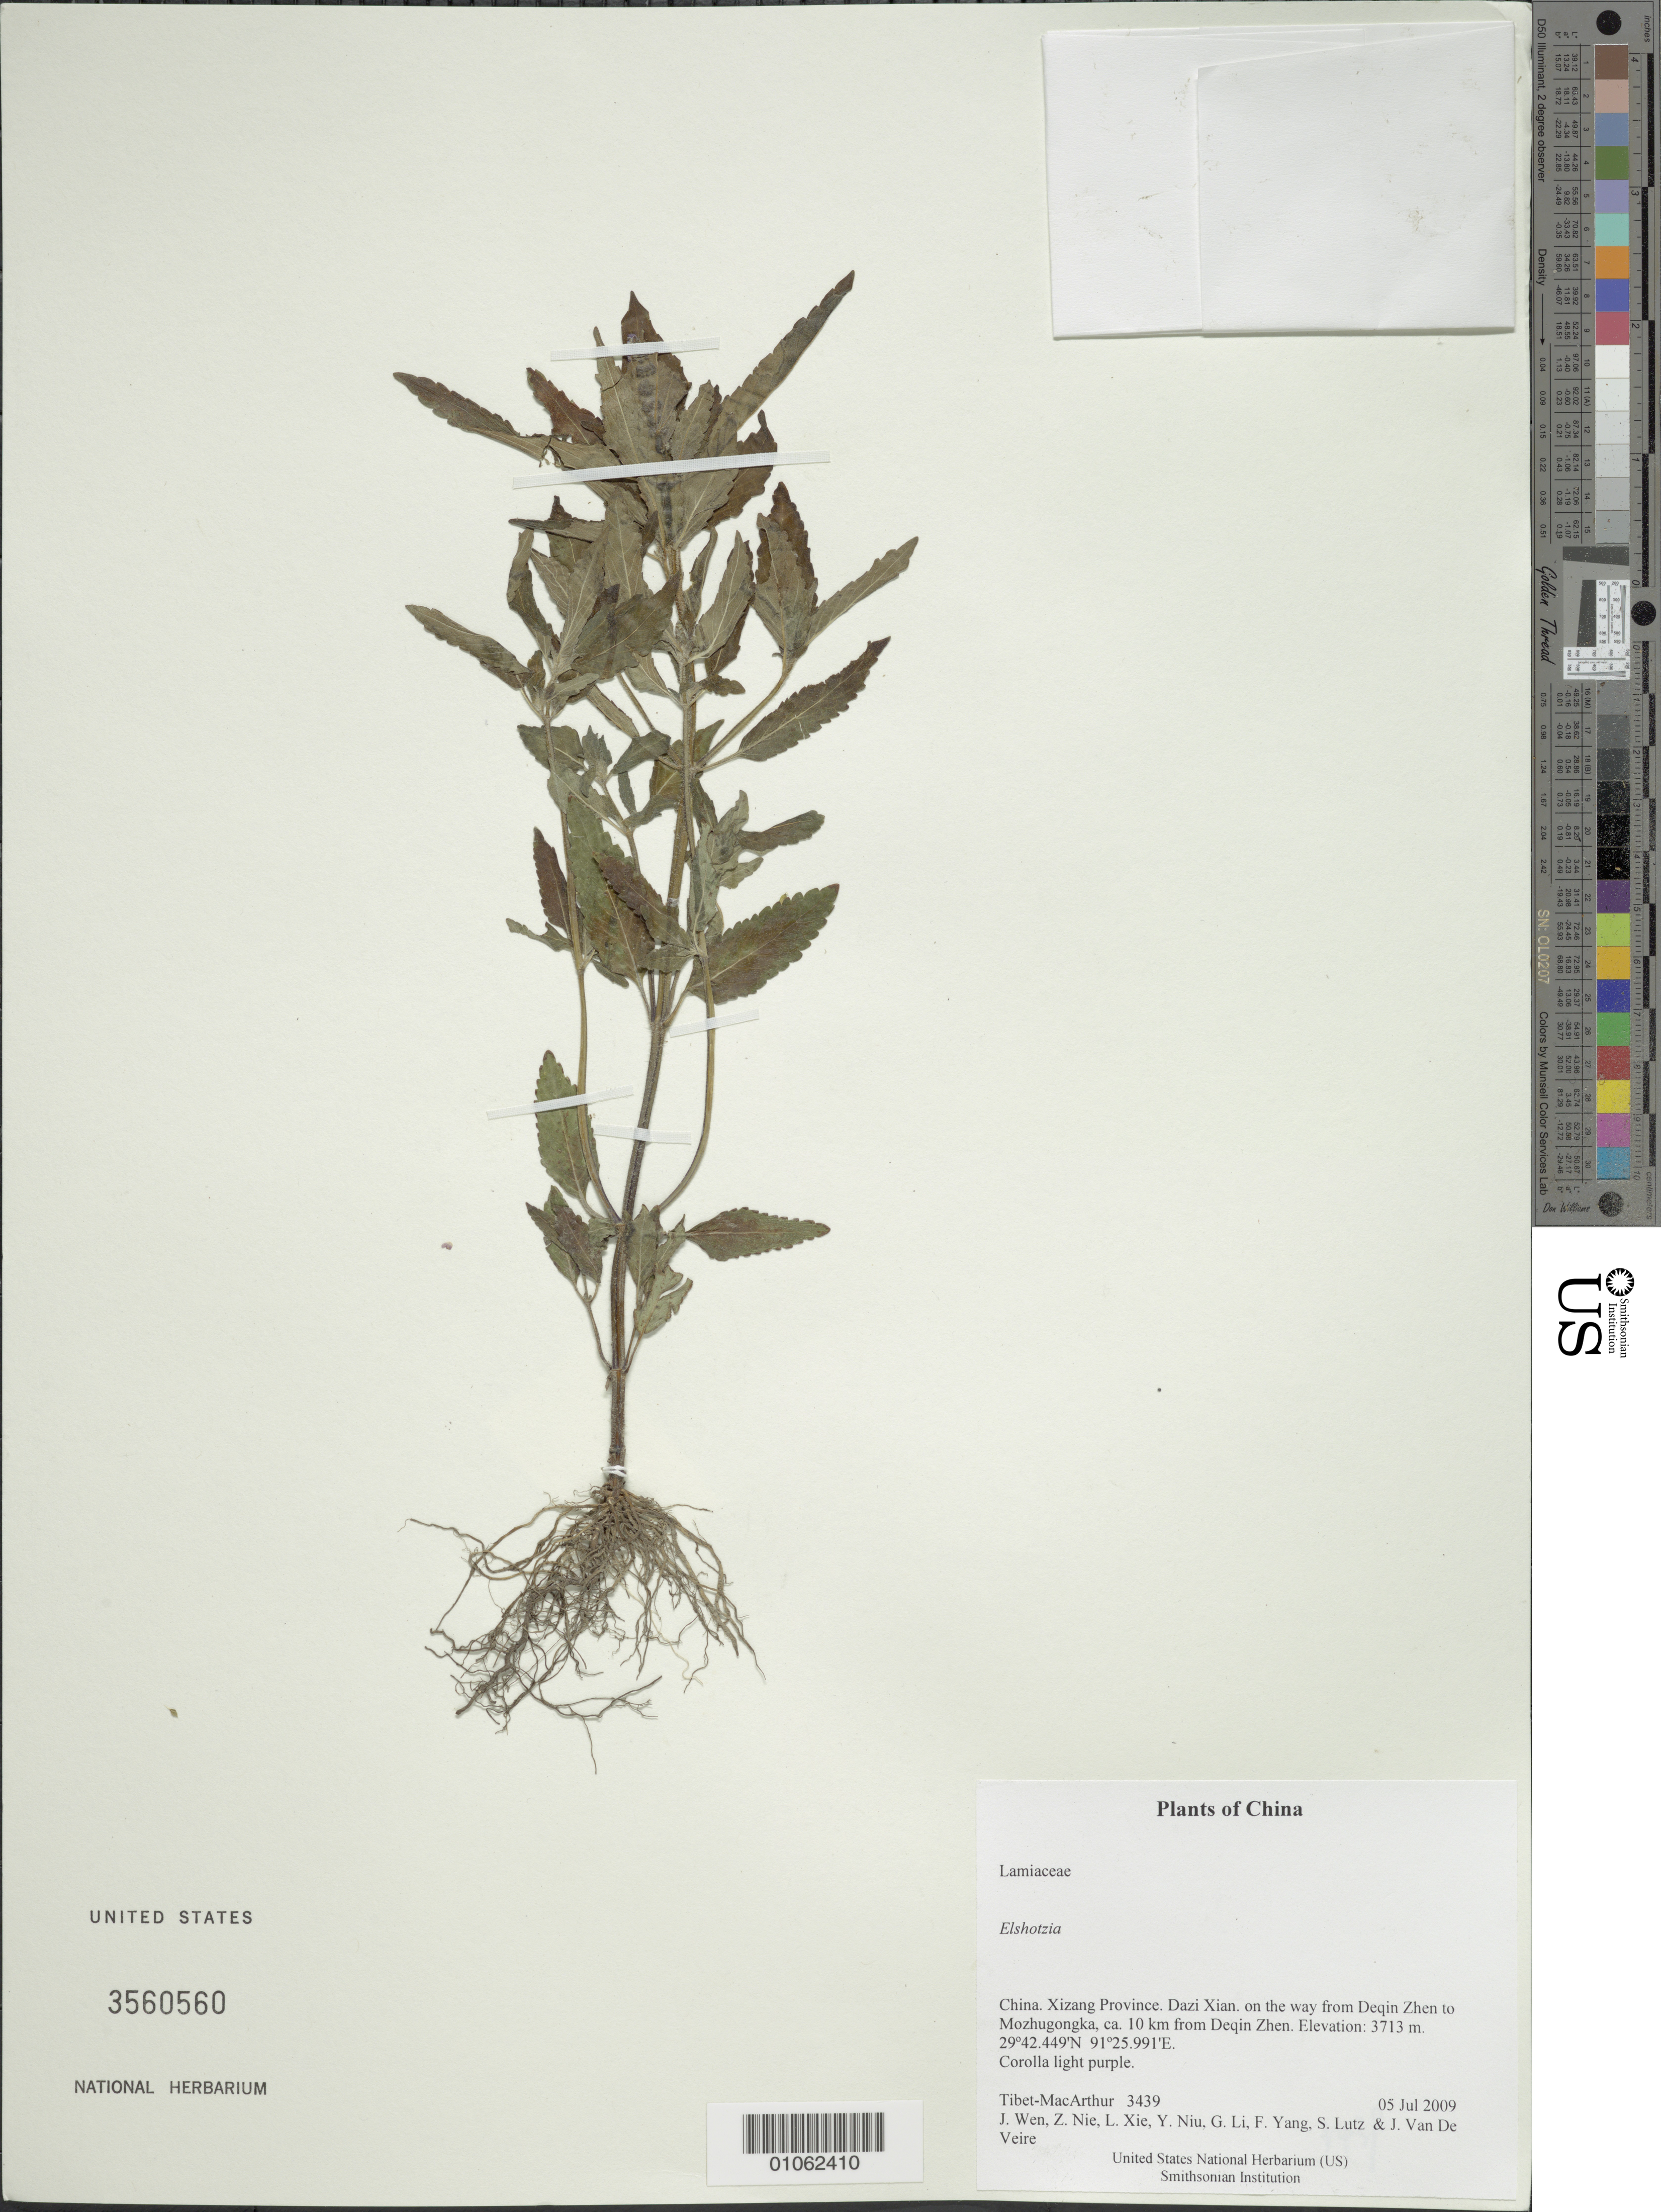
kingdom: Plantae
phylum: Tracheophyta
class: Magnoliopsida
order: Lamiales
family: Lamiaceae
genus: Elsholtzia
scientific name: Elsholtzia sp.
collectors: Tibet-MacArthur, J. Wen, Z. Nie, L. Xie, Y. Niu, G. Li, F. Yang, S. Lutz & J. Van De Veire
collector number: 3439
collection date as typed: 05 Jul 2009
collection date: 2009-07-05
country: China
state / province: Xizang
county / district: Dazi Xian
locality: on the way from Deqin Zhen to Mozhugongka, ca. 10 km from Deqin Zhen.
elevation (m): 3713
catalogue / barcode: US 3560560